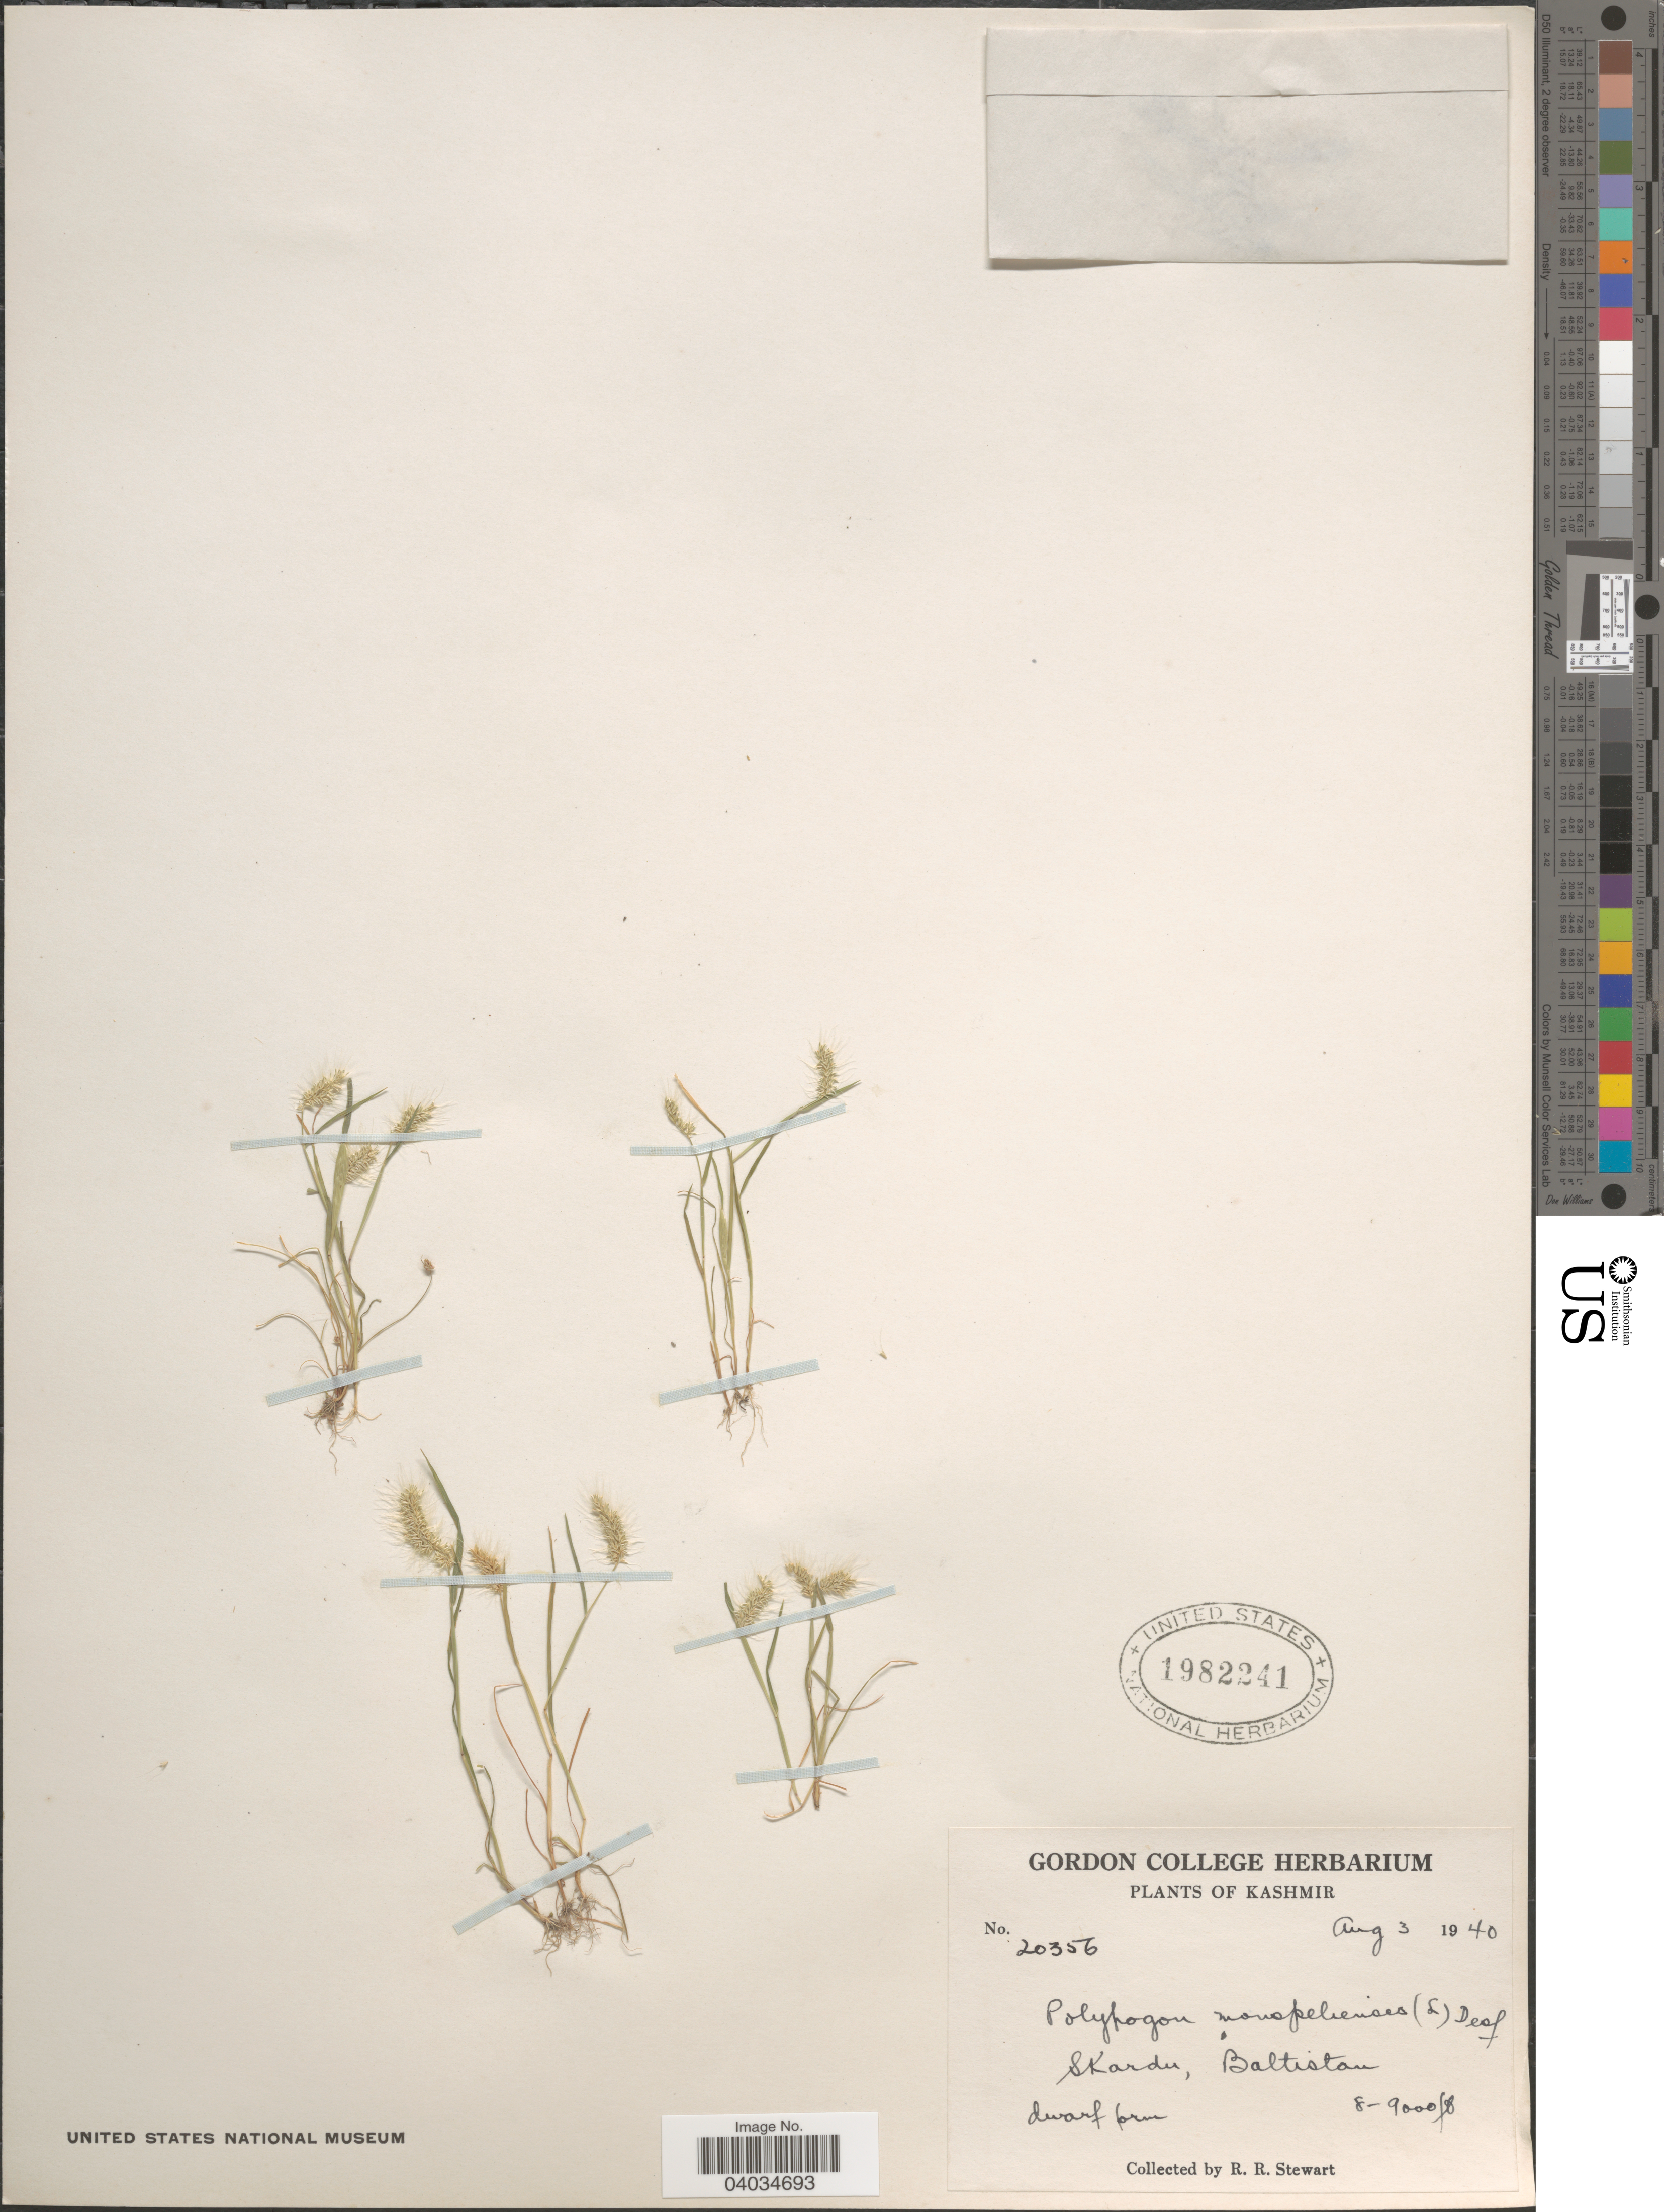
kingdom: Plantae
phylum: Tracheophyta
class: Liliopsida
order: Poales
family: Poaceae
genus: Polypogon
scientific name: Polypogon monspeliensis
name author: (L.) Desf.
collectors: R. Stewart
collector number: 20356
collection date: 1940-08-03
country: India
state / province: Jammu and Kashmir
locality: Kashmir. Skardu, Baltistan.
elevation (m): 2438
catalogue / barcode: US 1982241